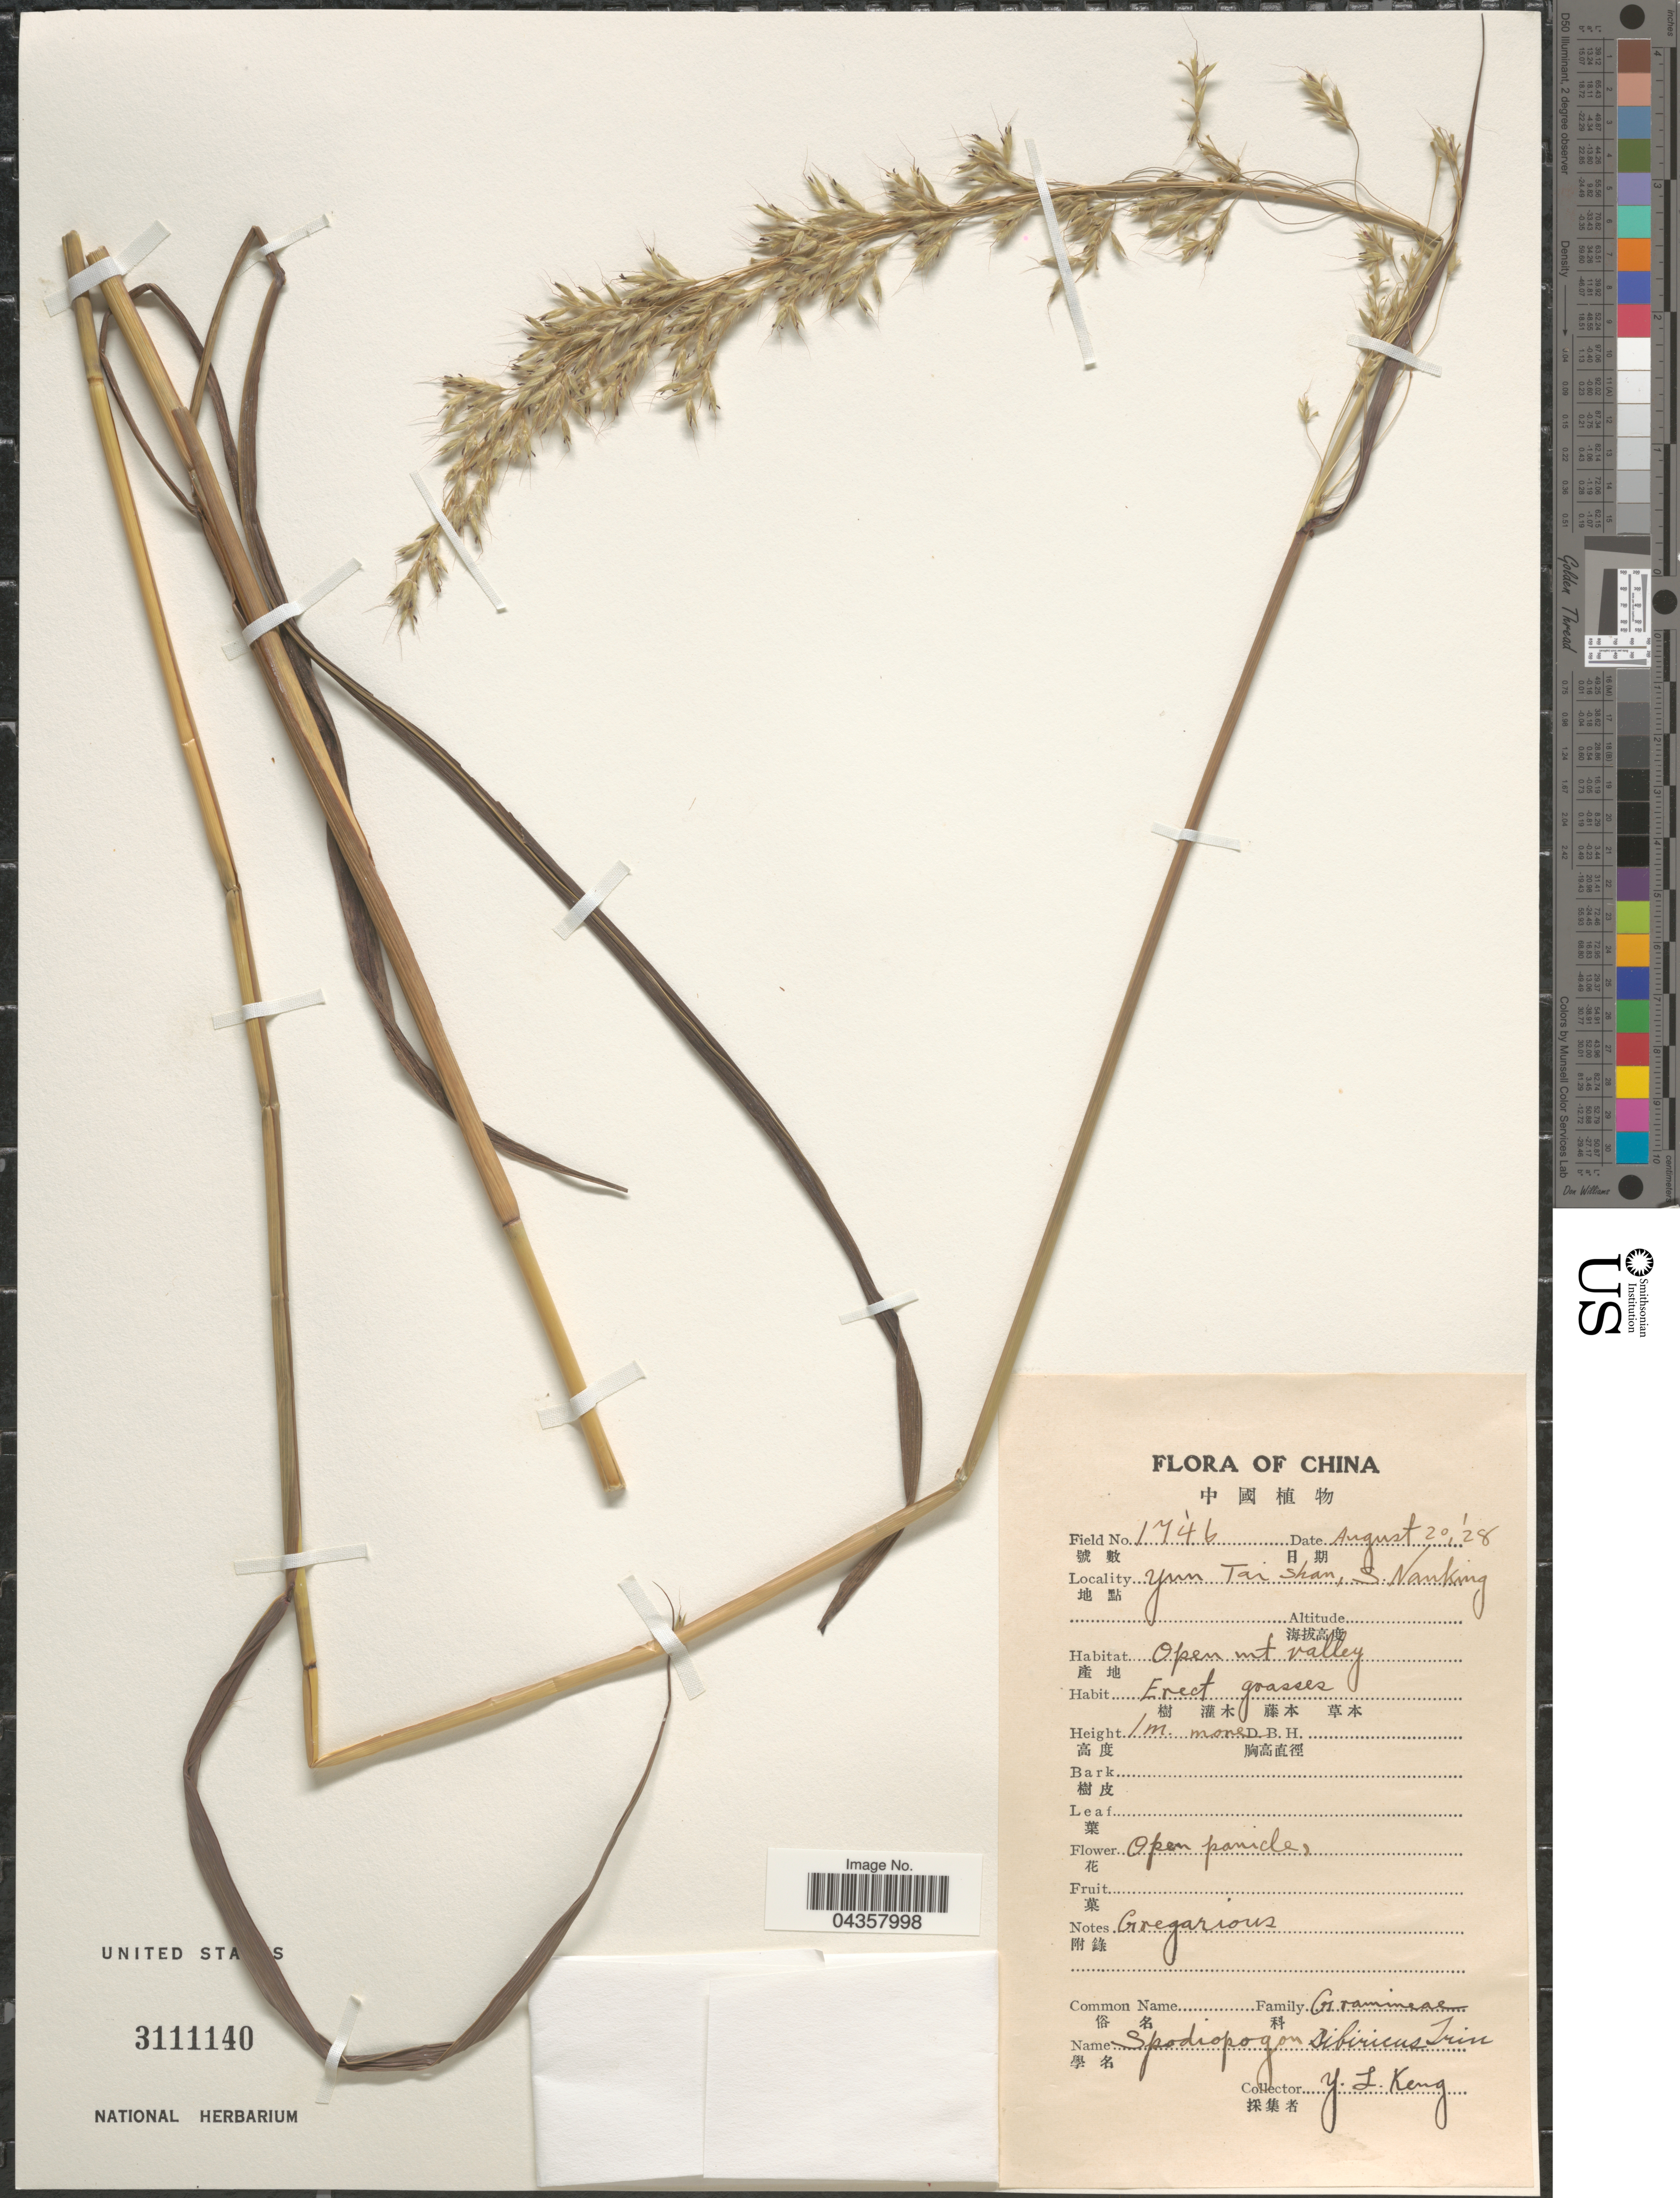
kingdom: Plantae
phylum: Tracheophyta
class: Liliopsida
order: Poales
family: Poaceae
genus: Spodiopogon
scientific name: Spodiopogon sibiricus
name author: Trin.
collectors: Y. L. Keng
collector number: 1746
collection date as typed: Transcribed d/m/y: 20/8/28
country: China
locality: Yun Tai Shan, S. Nanking. Open mt valley.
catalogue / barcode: US 3111140